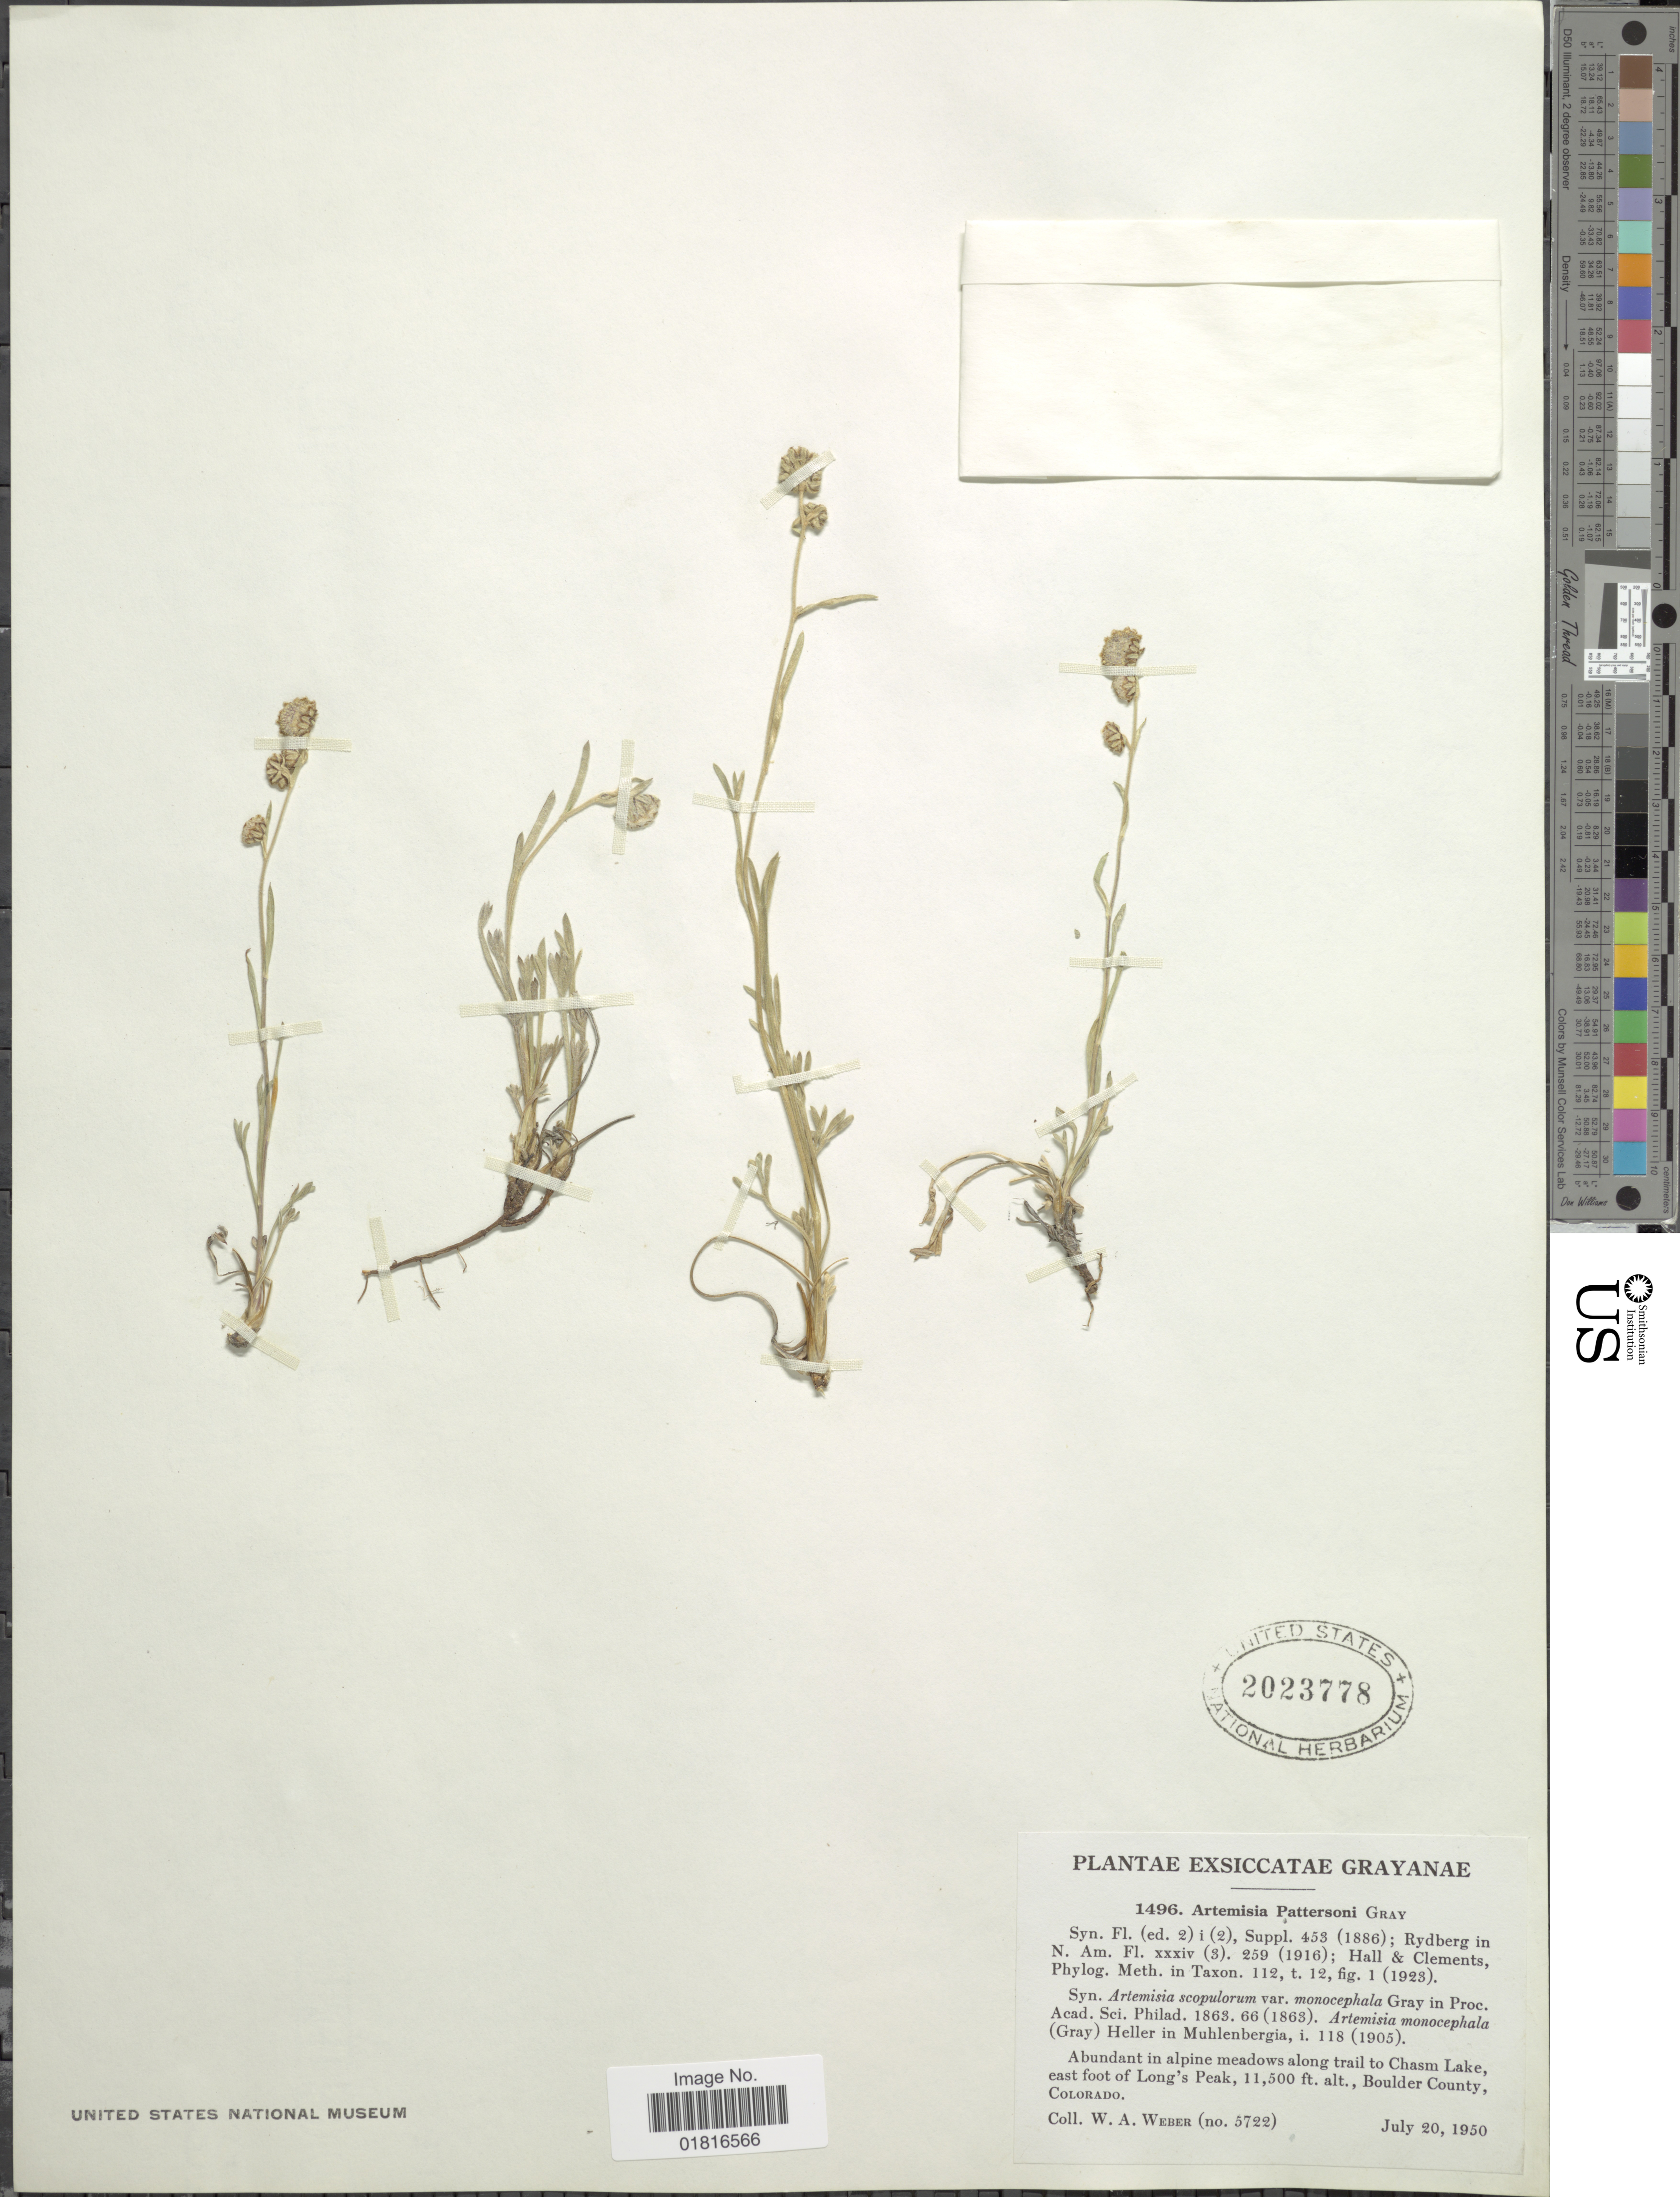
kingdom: Plantae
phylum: Tracheophyta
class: Magnoliopsida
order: Asterales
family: Asteraceae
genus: Artemisia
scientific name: Artemisia pattersonii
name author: A. Gray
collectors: W. A. Weber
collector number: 5722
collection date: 1950-07-20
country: United States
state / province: Colorado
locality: Abundant in alpine meadows along trail to Chasm Lake, east foot of Long's Peak, Boulder County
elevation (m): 3505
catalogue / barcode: US 2023778